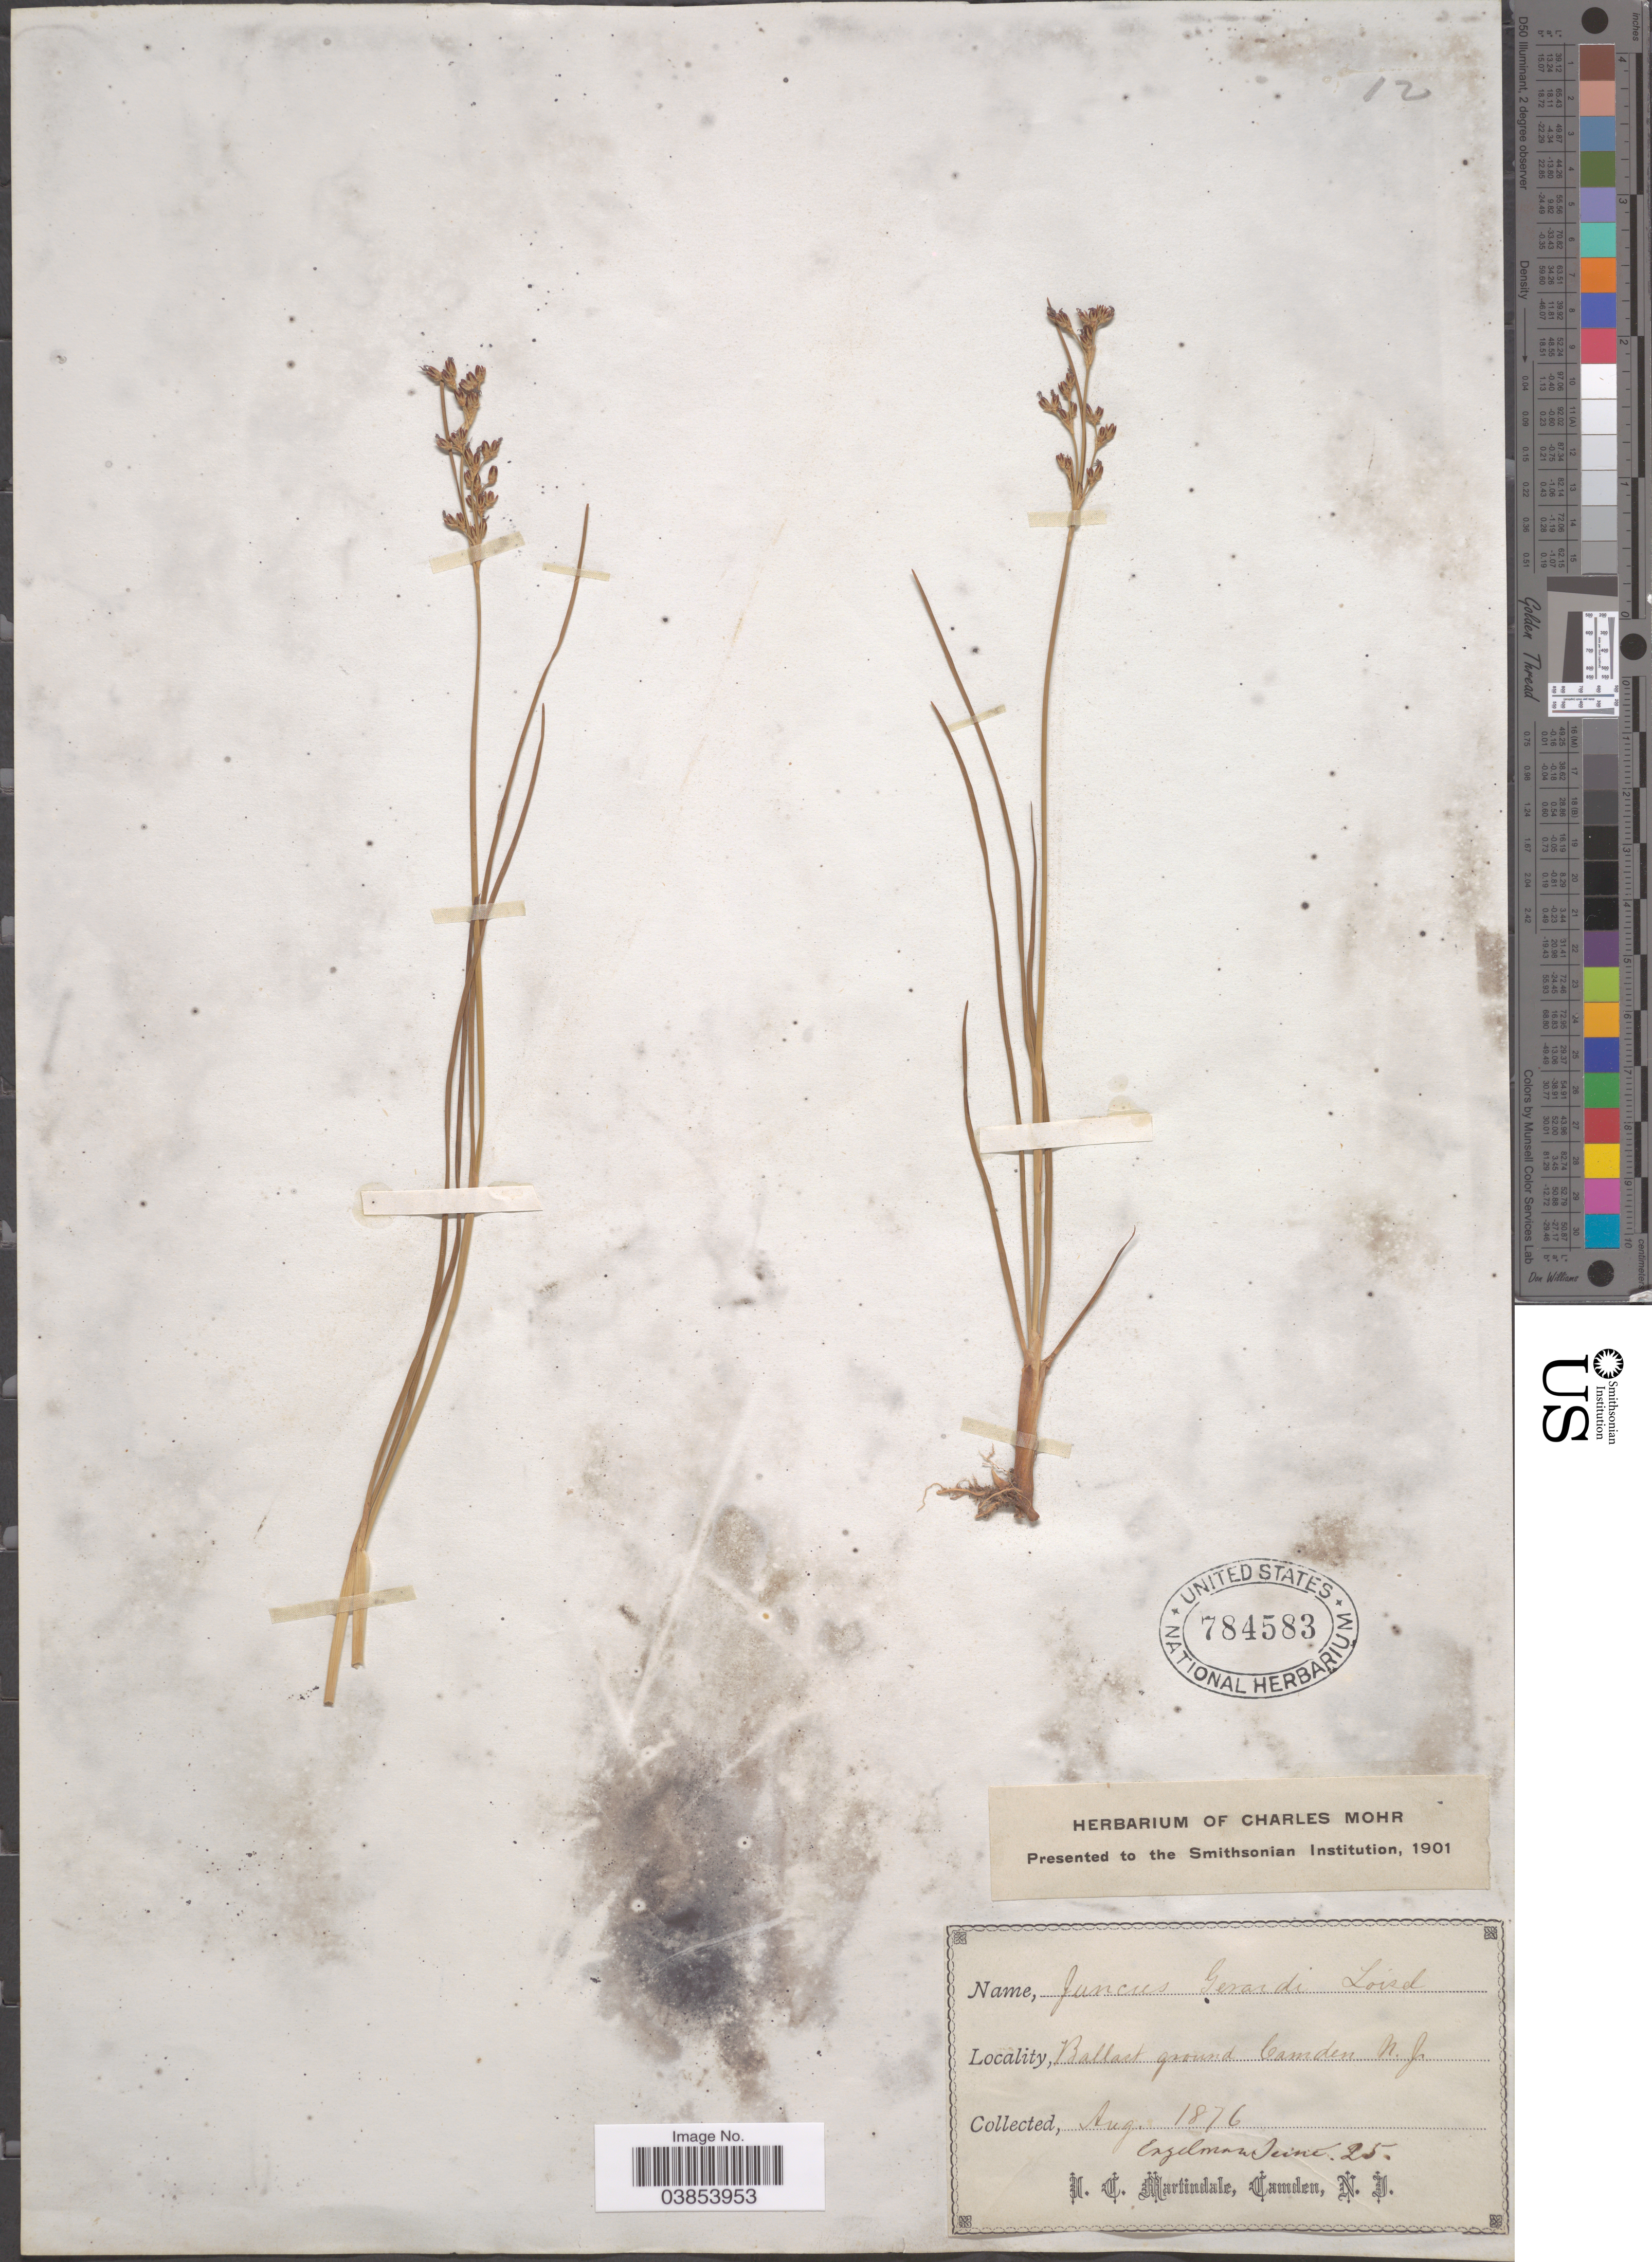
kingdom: Plantae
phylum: Tracheophyta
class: Liliopsida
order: Poales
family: Juncaceae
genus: Juncus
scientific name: Juncus gerardi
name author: Loisel.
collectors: I. C. Martindale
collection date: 1876-08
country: United States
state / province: New Jersey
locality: Ballast ground Camden.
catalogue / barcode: US 784583